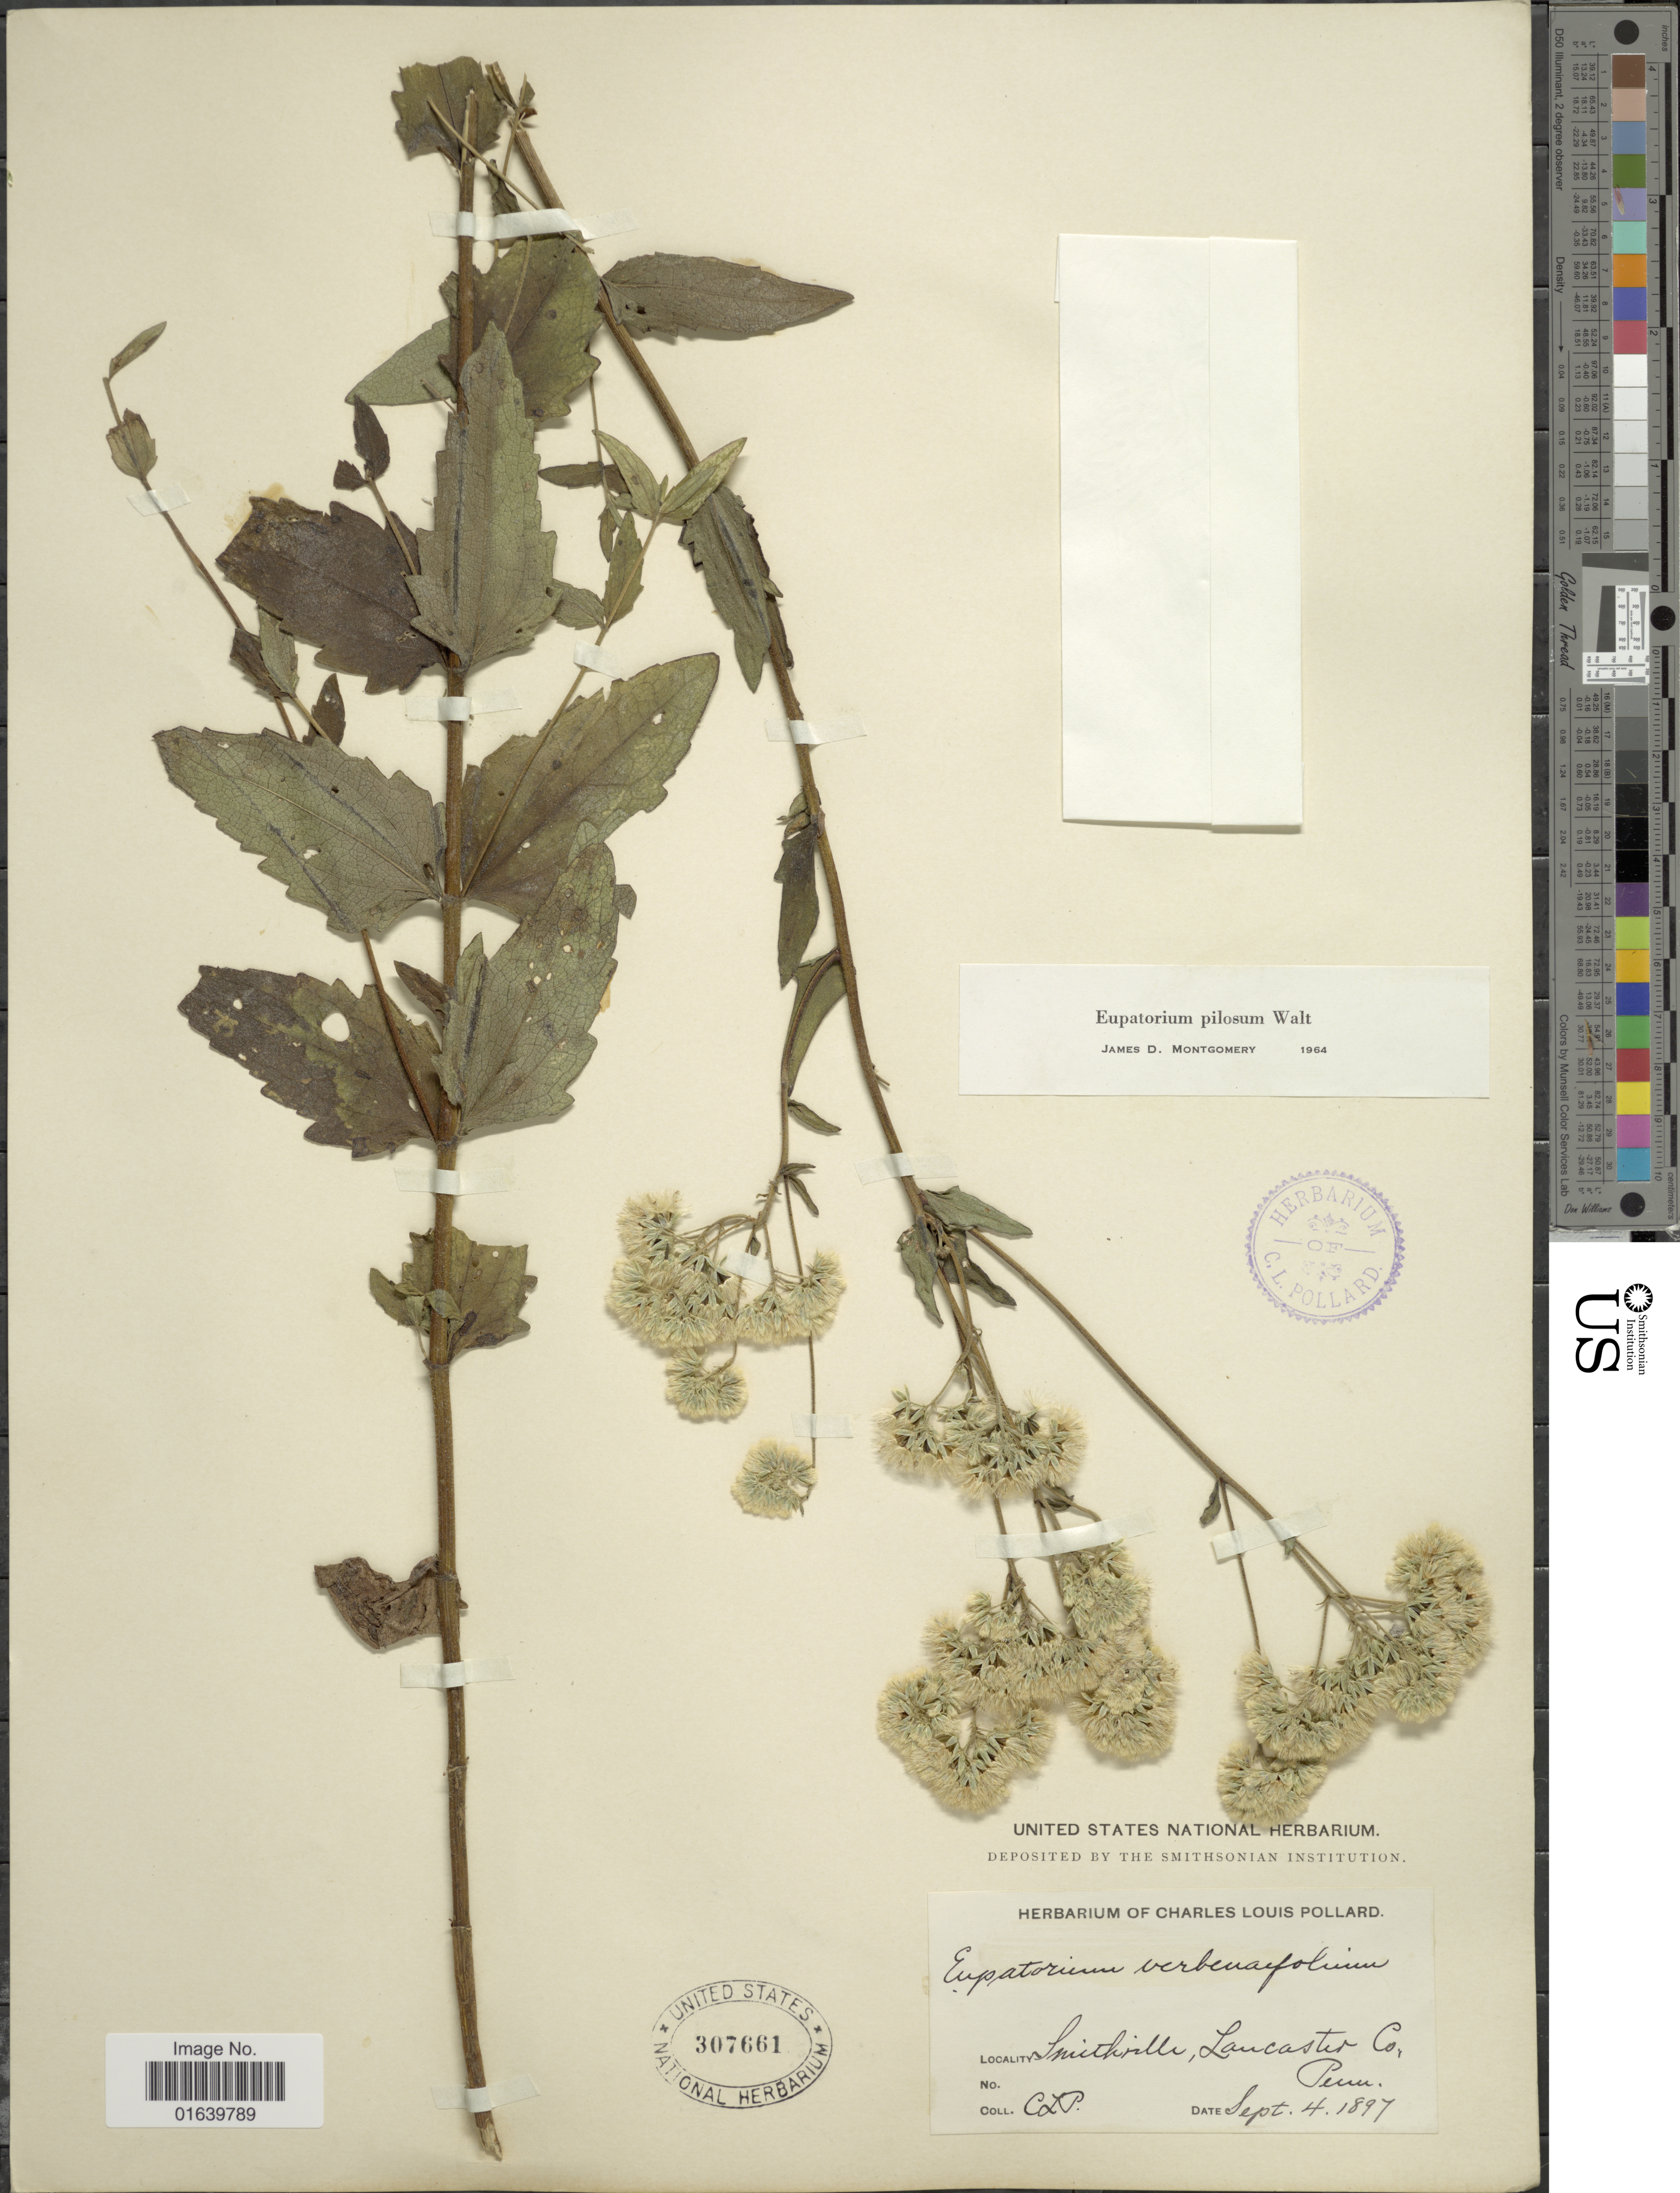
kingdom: Plantae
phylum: Tracheophyta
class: Magnoliopsida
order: Asterales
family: Asteraceae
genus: Eupatorium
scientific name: Eupatorium pilosum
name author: Walter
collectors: C. L. Pollard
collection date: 1897-09-04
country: United States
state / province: Pennsylvania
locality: Smithville, Lancaster Co.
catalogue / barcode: US 307661